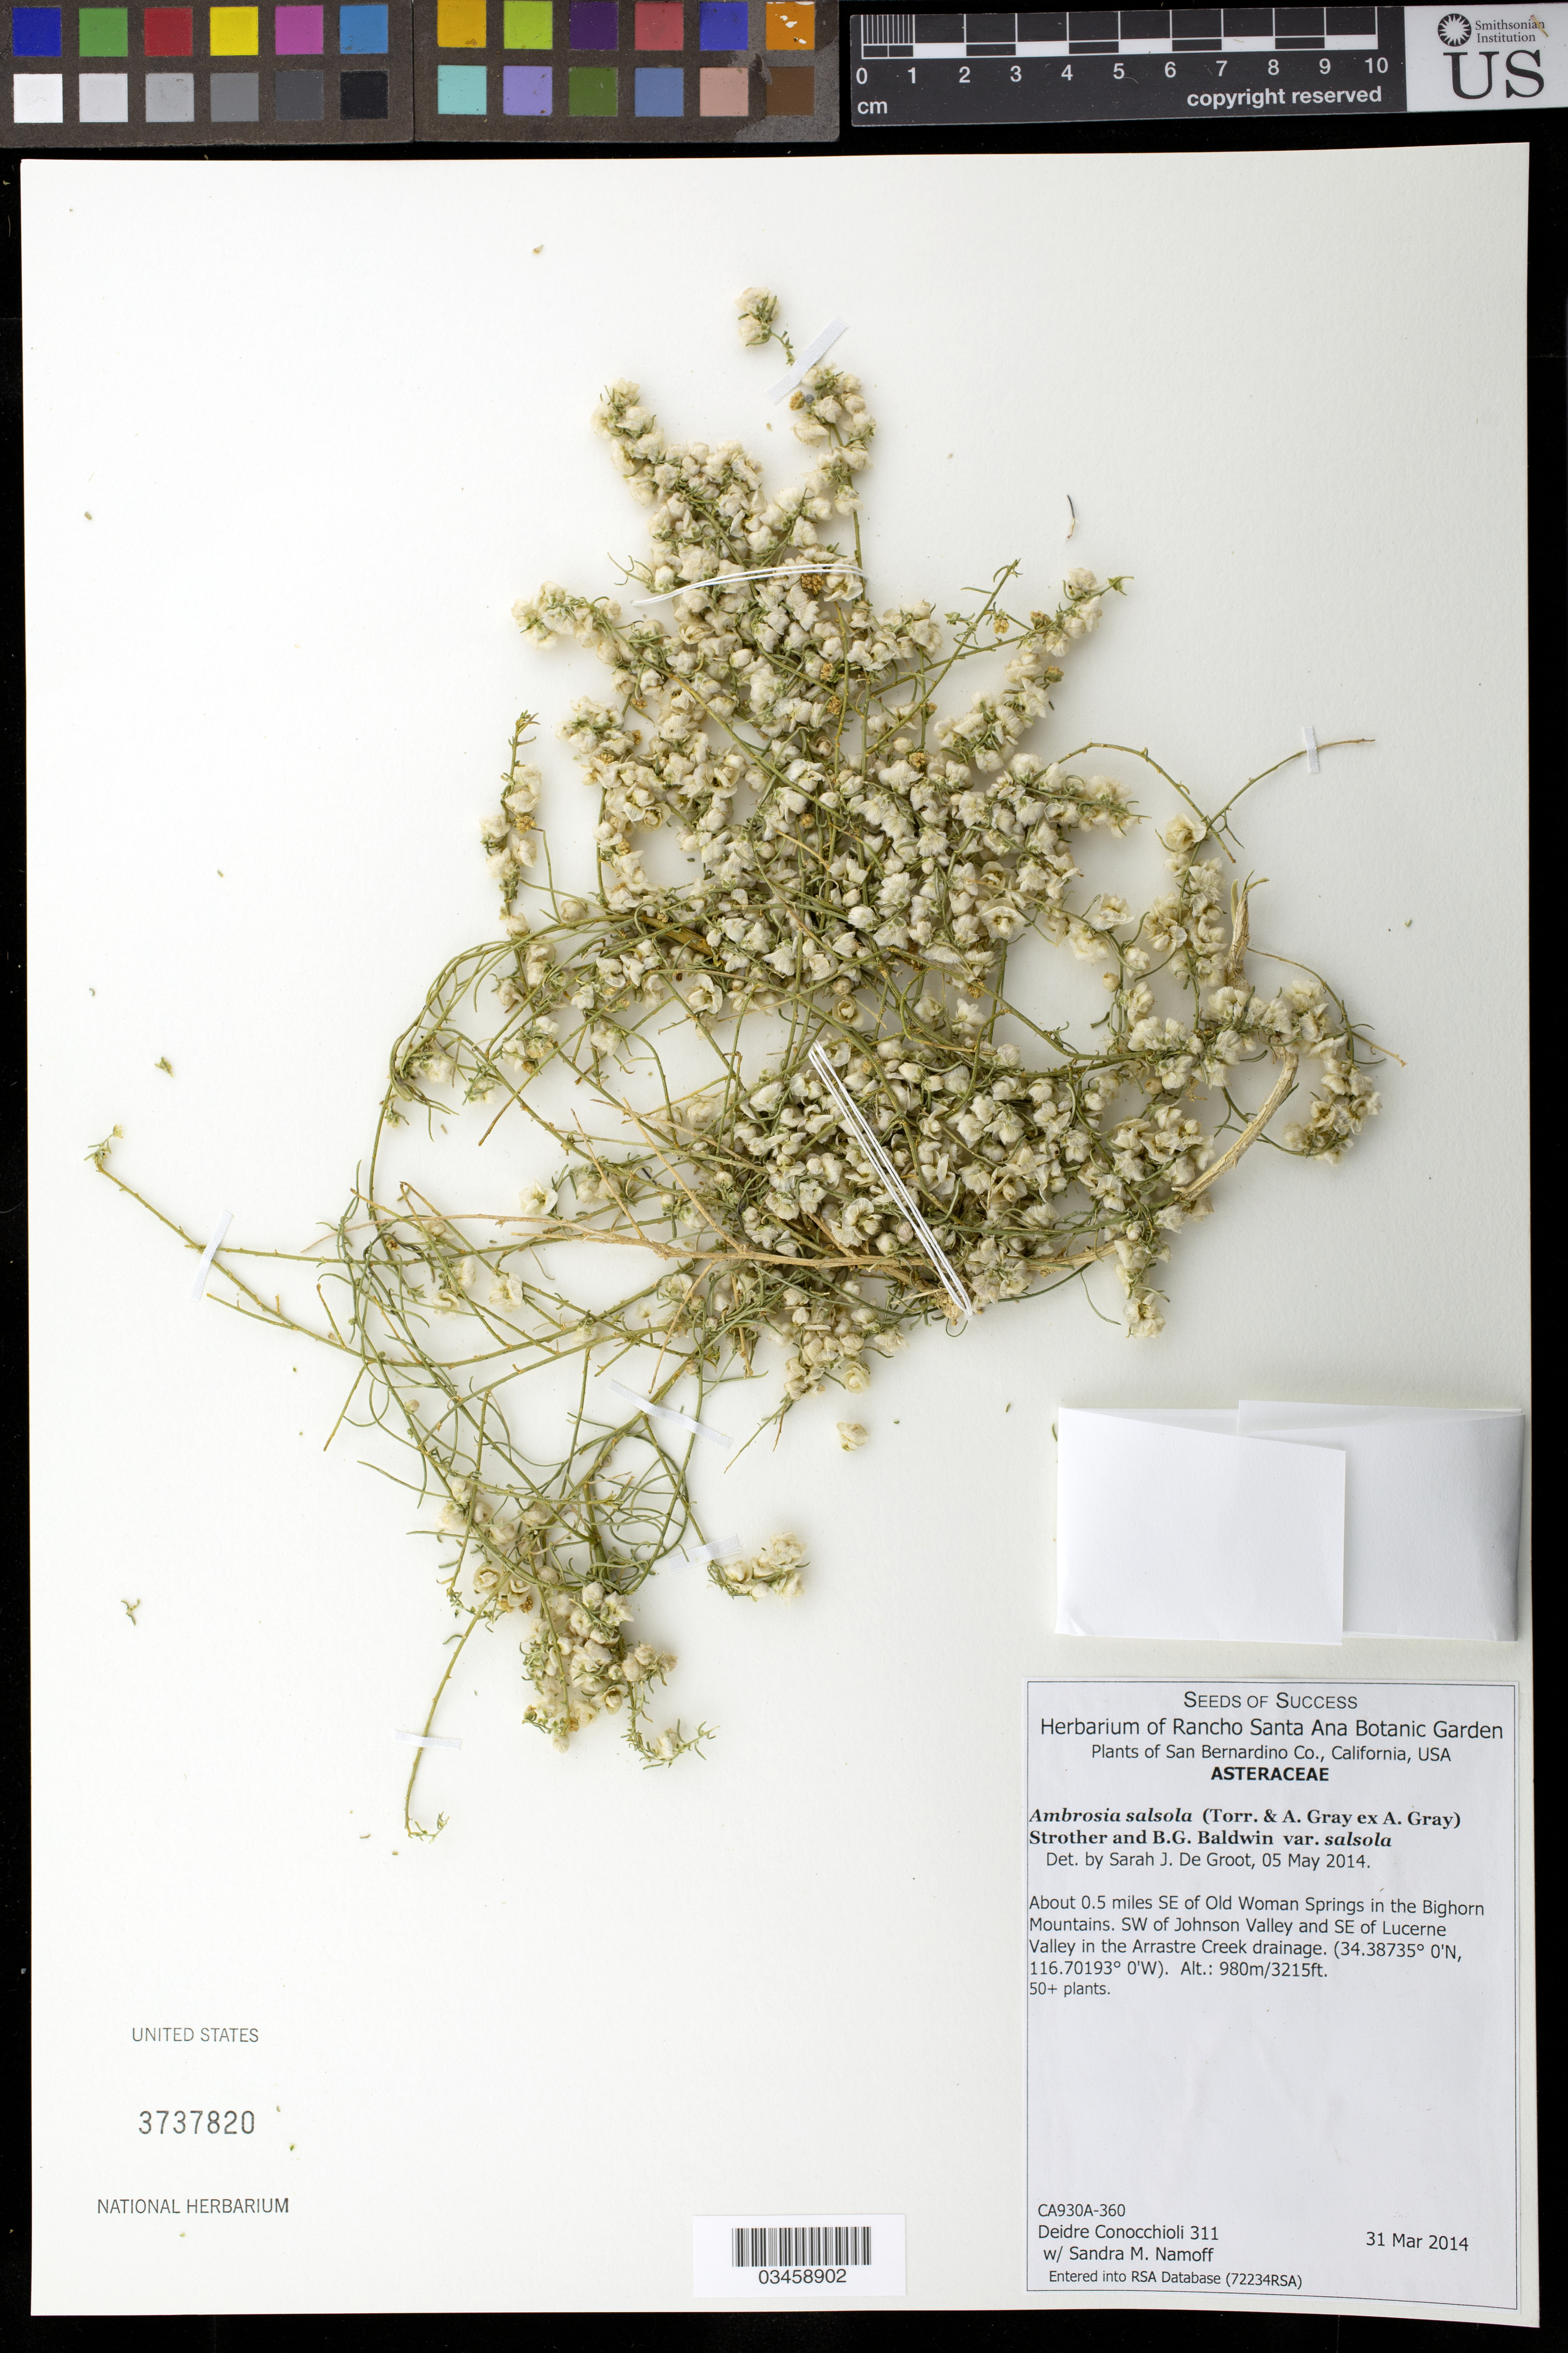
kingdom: Plantae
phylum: Tracheophyta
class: Magnoliopsida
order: Asterales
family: Asteraceae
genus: Ambrosia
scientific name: Ambrosia salsola var. salsola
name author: (Torr. & A. Gray) Strother & B.G. Baldwin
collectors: D. Conocchioli & S. M. Namoff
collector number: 311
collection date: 2014-03-31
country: United States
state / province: California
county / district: San Bernardino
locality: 0.5 mi. SE of Old Woman Springs in the Bighorn Mts. SW of Johnson Valley and SE of Lucerne Valley in the Arrastre Creek drainage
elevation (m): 980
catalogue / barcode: US 3737820